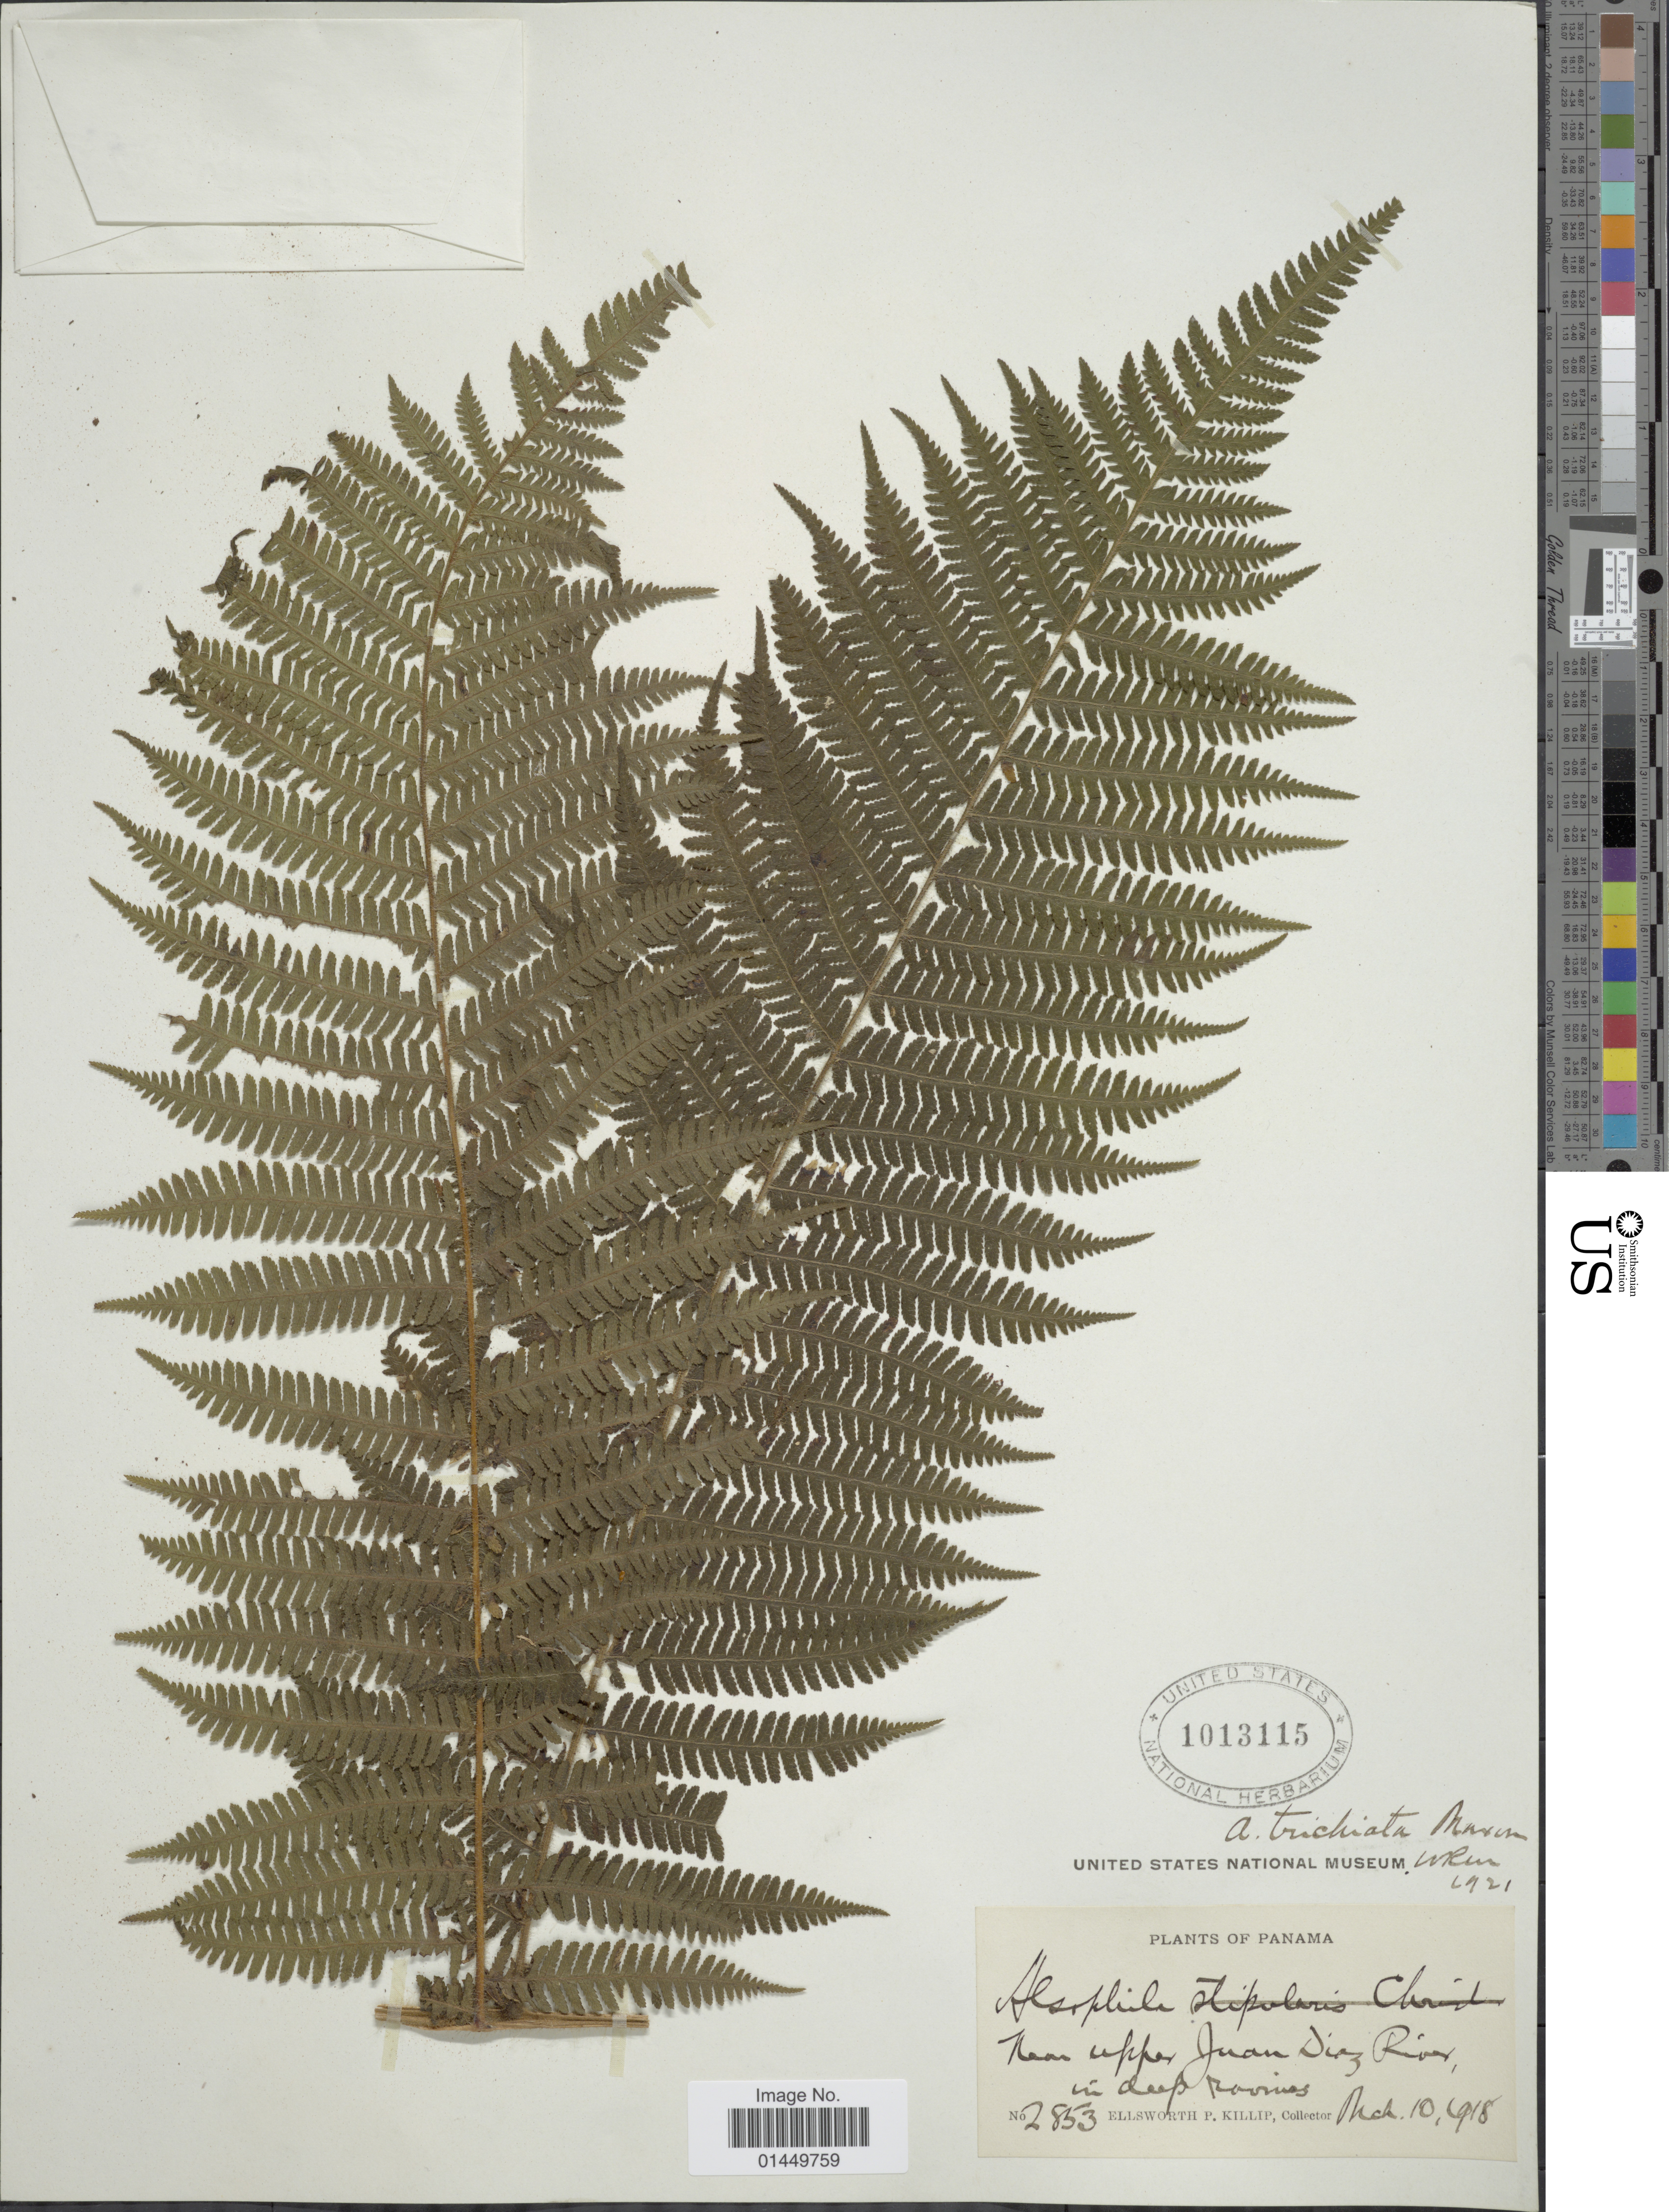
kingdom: Plantae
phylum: Tracheophyta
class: Polypodiopsida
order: Cyatheales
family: Cyatheaceae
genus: Cyathea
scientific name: Cyathea trichiata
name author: (Maxon) Domin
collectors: E. P. Killip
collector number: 2853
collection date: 1918-03-10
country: Panama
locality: Near Upper Juan Diaz River, in deep ravines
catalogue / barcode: US 1013115